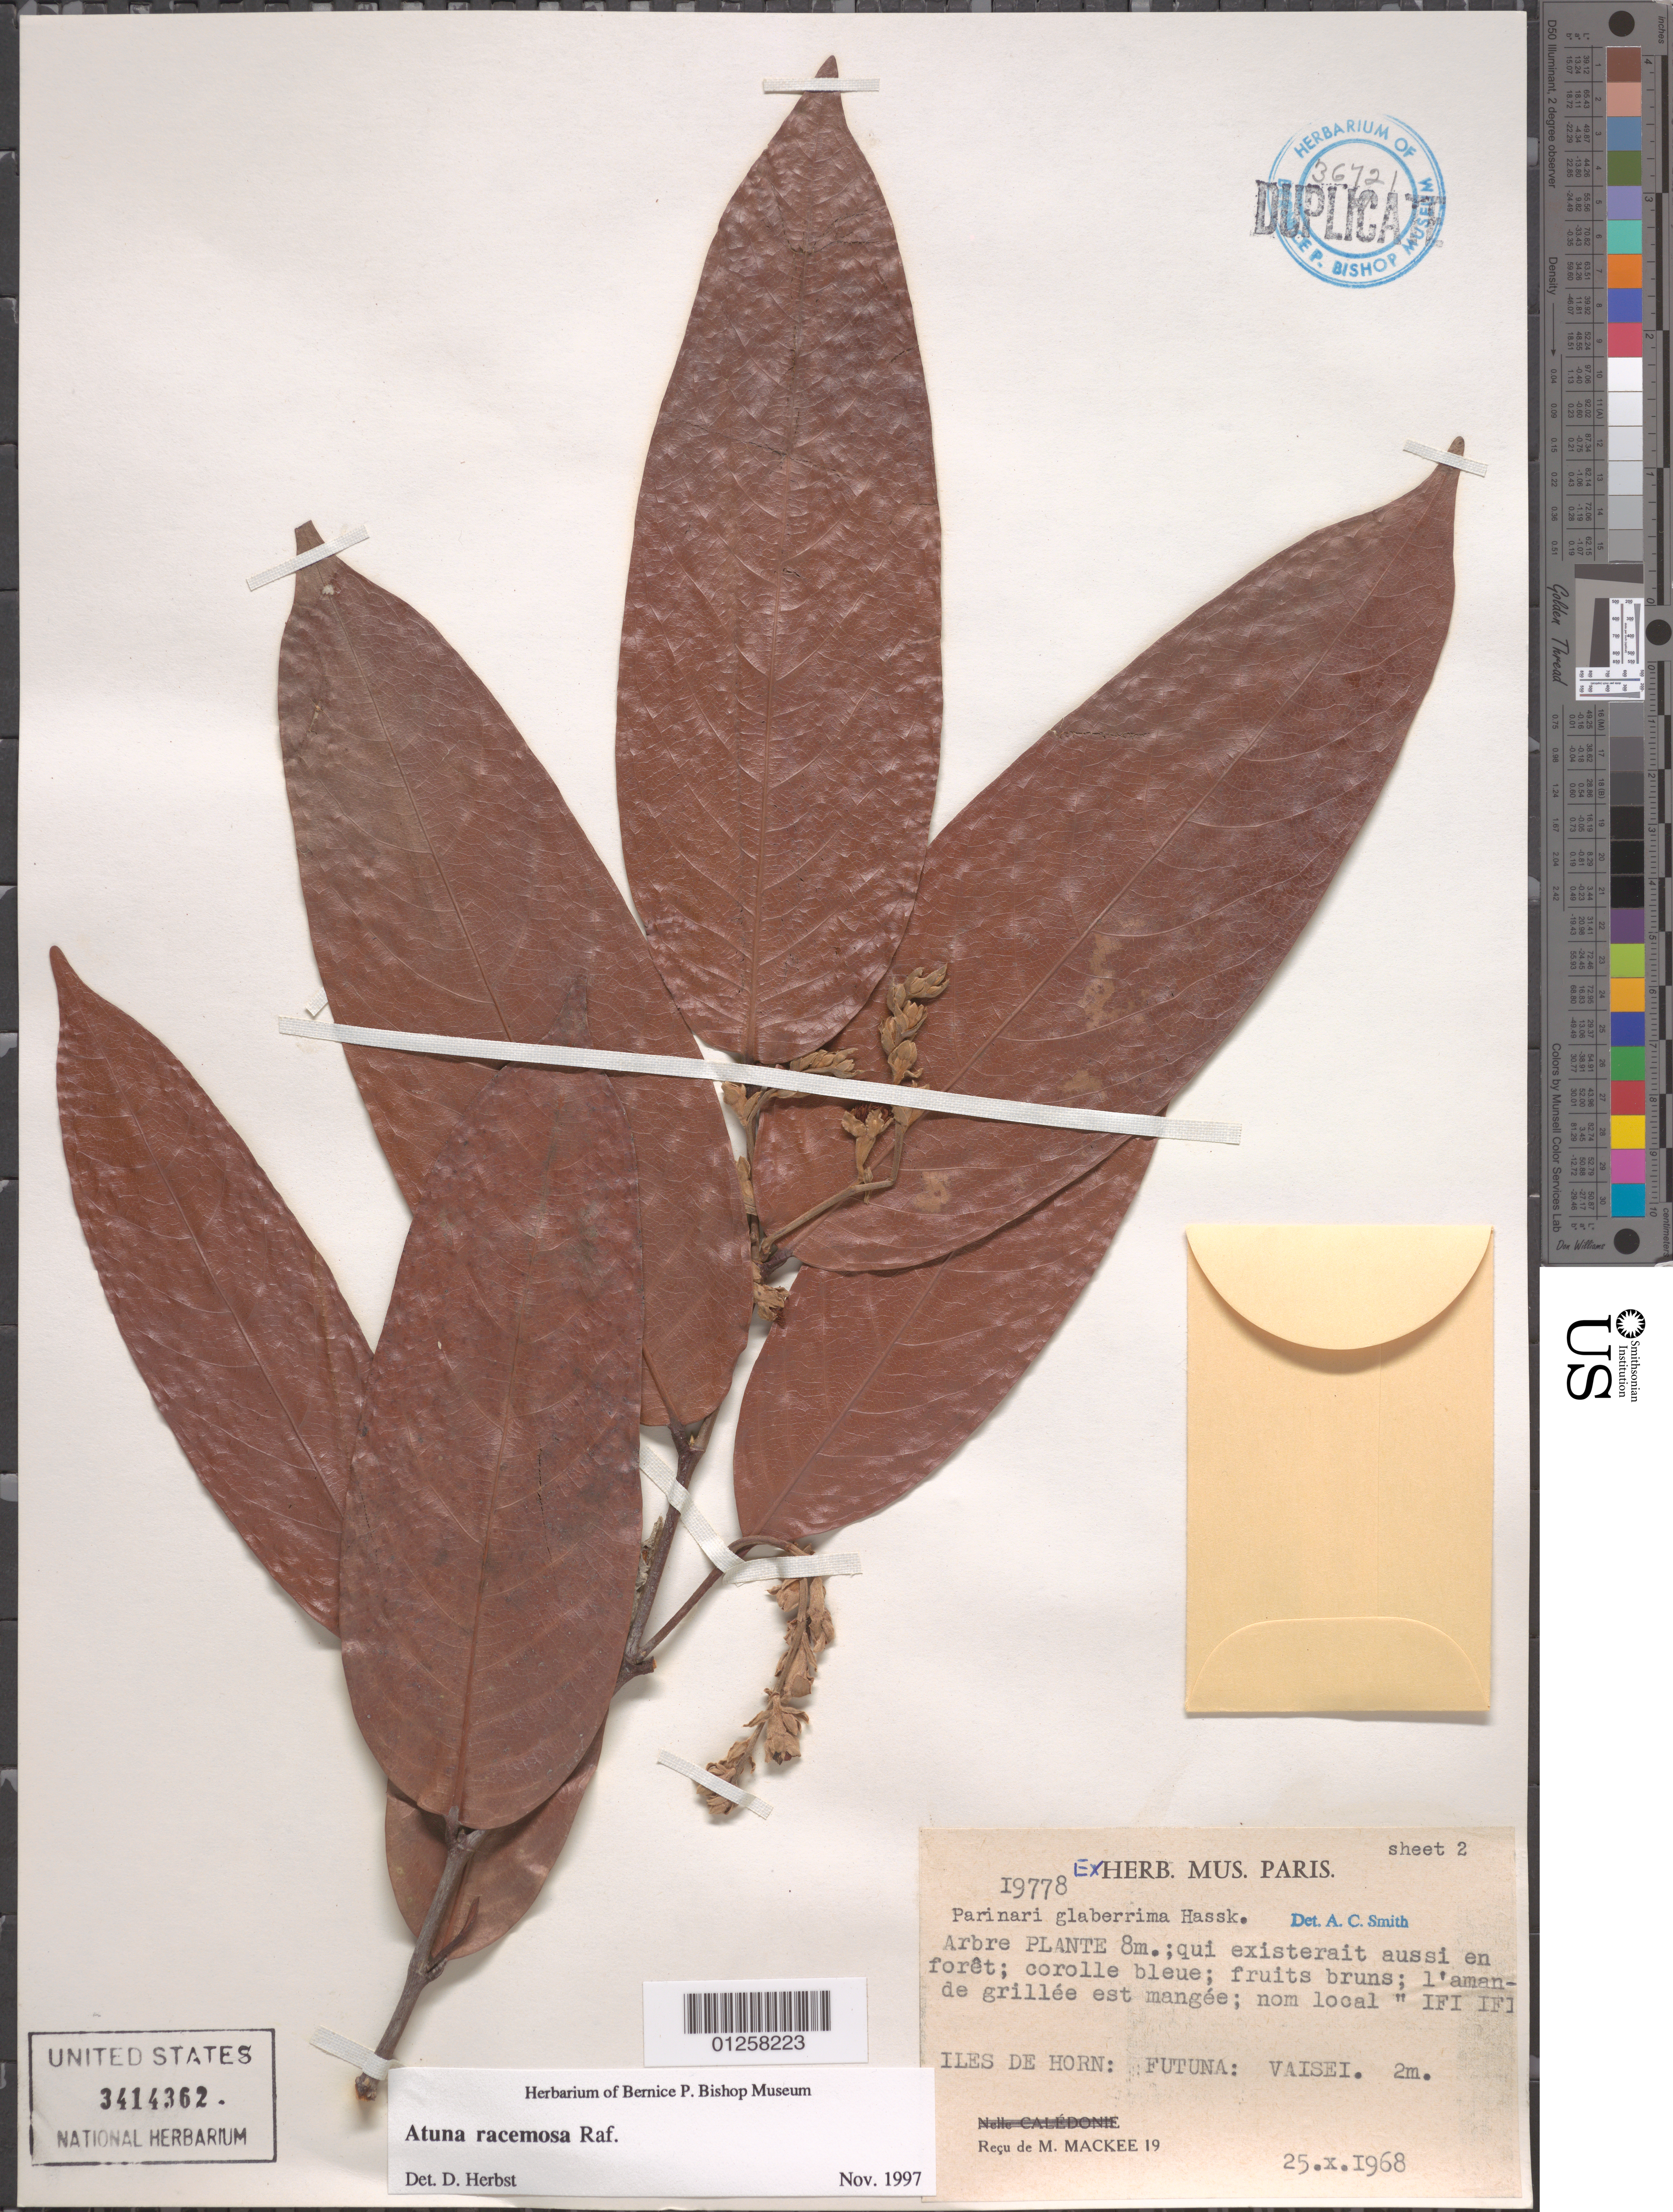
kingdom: Plantae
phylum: Tracheophyta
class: Magnoliopsida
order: Malpighiales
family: Chrysobalanaceae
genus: Atuna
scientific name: Atuna racemosa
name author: Raf.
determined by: Herbst, D.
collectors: M. Mackee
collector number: I9778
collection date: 1968-10-25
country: Wallis and Futuna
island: Futuna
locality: Iles De Horn, Fatuna, Vaisei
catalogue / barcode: US 3414362